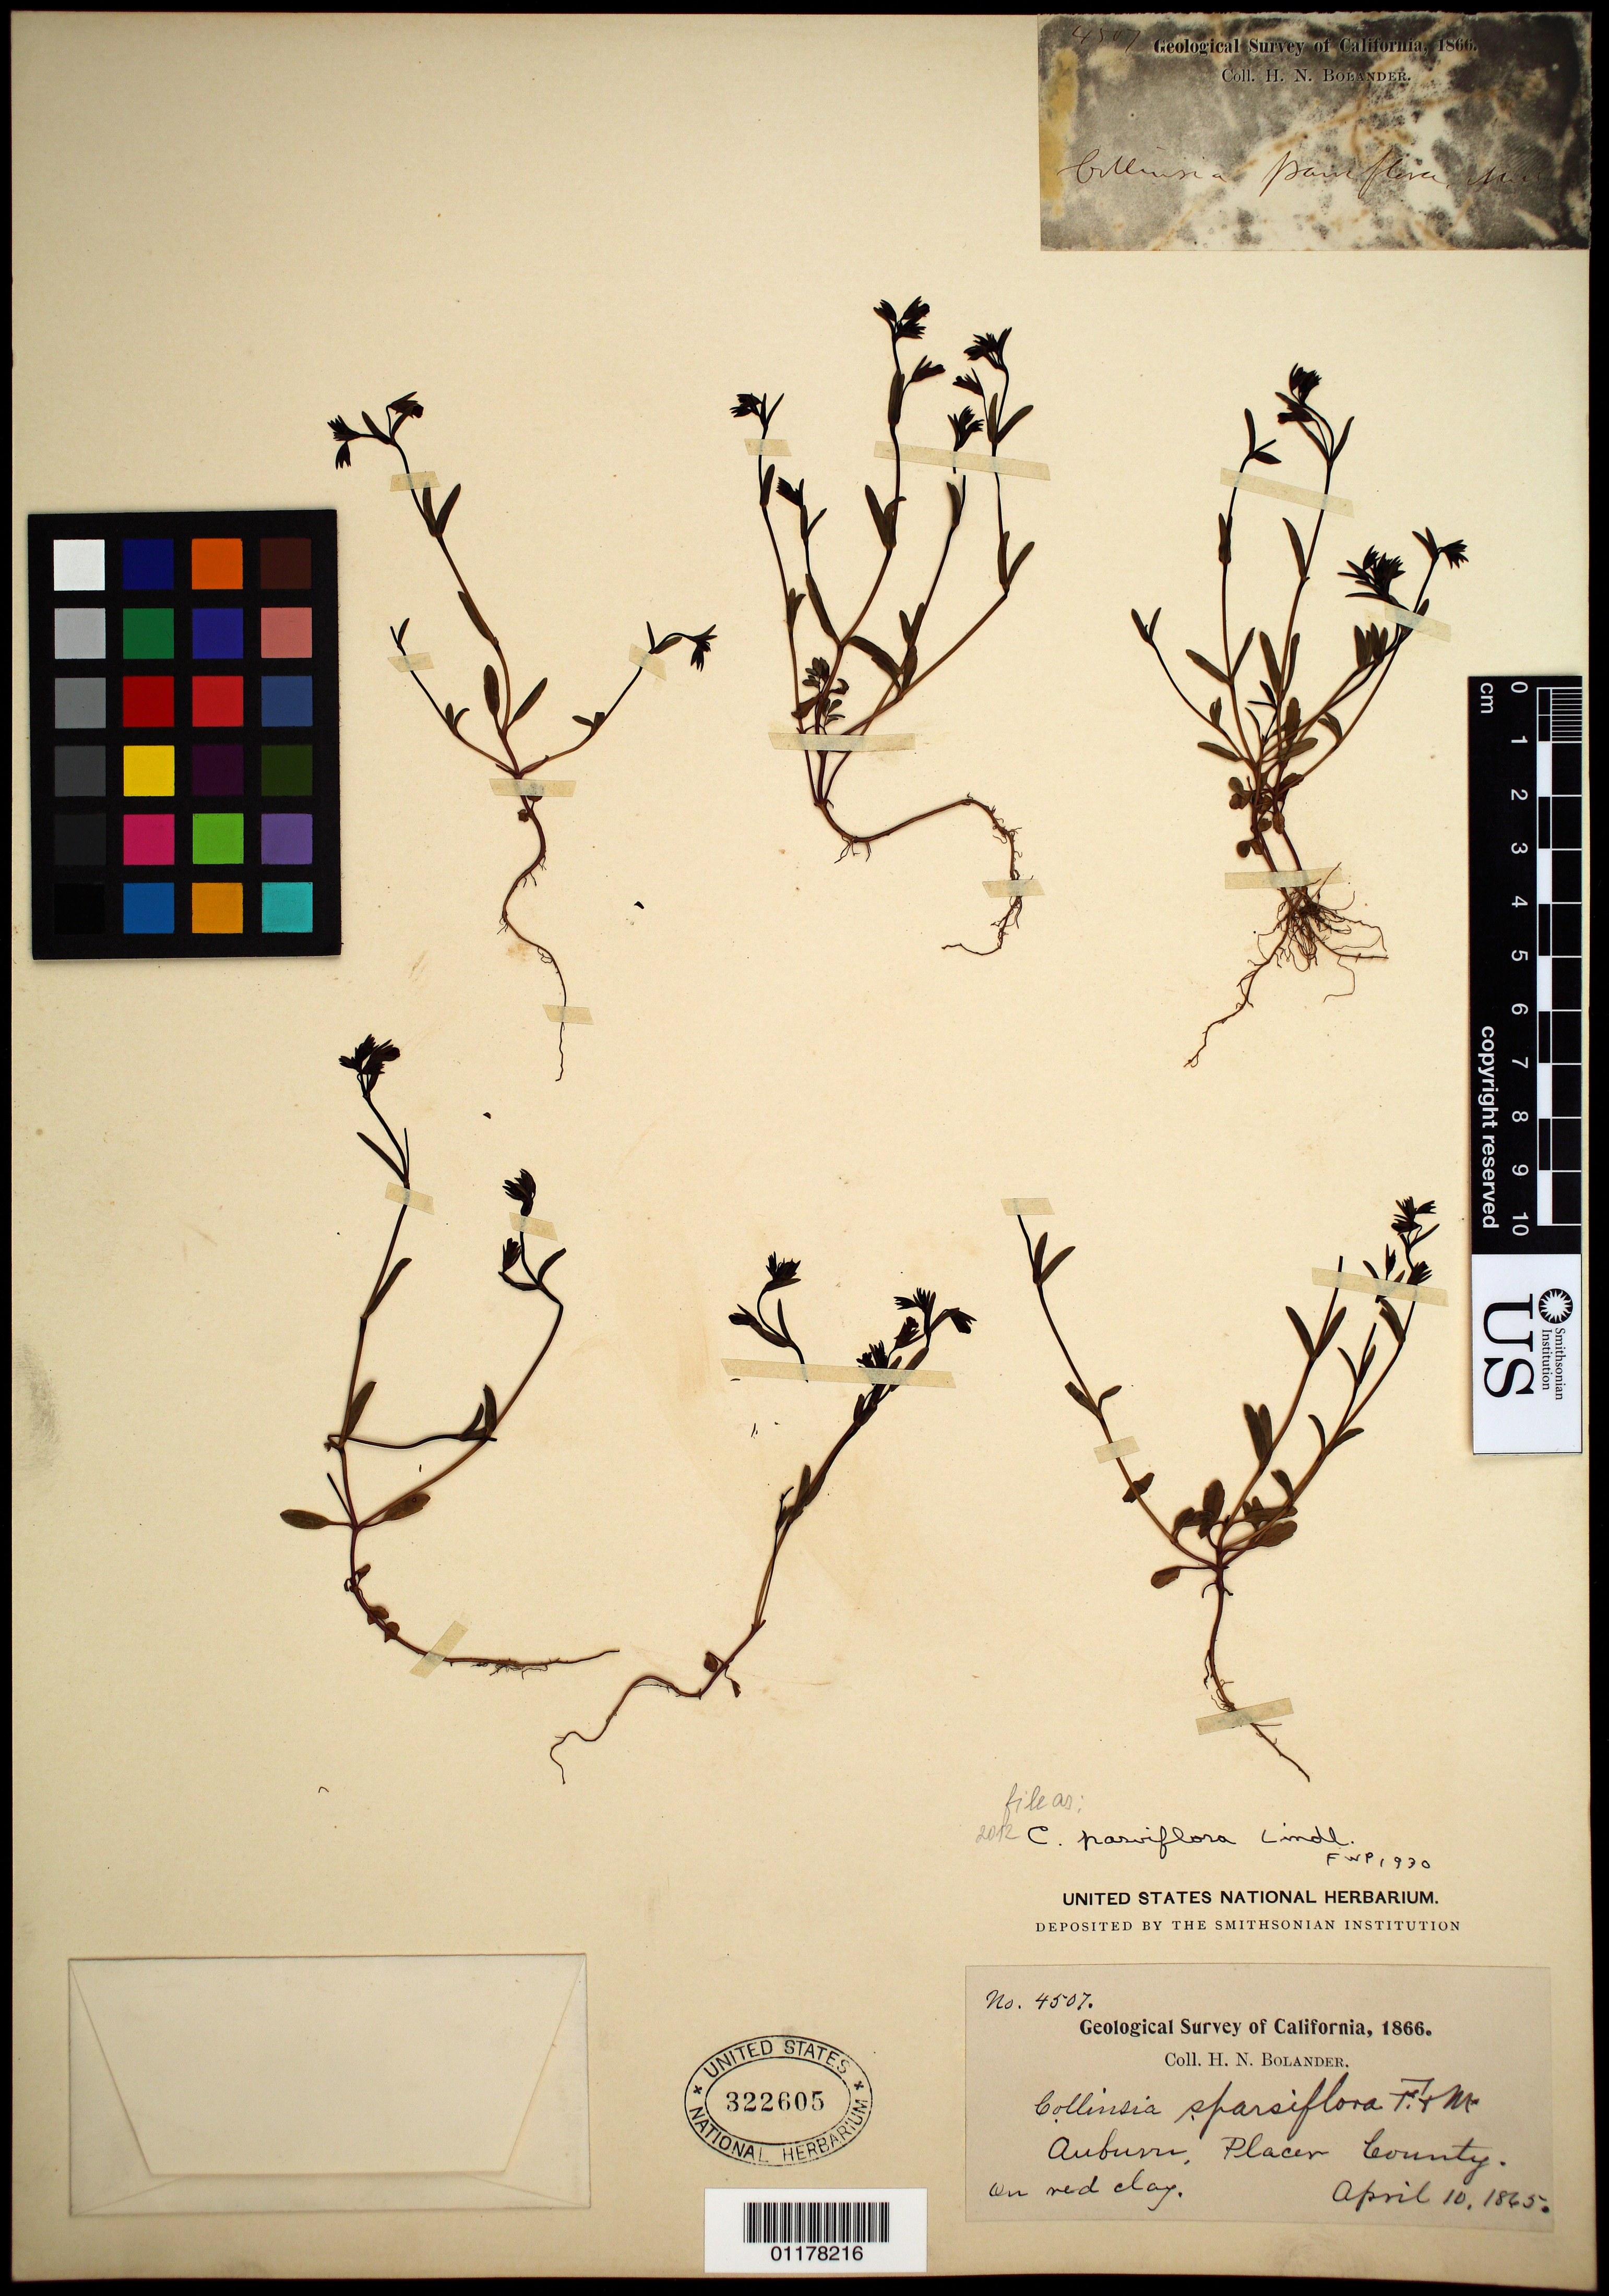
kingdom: Plantae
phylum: Tracheophyta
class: Magnoliopsida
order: Lamiales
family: Plantaginaceae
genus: Collinsia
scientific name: Collinsia parviflora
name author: Douglas ex Lindl.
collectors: H. Bolander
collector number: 4507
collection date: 1865-04-10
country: United States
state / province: California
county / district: Placer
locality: Auburn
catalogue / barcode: US 322605